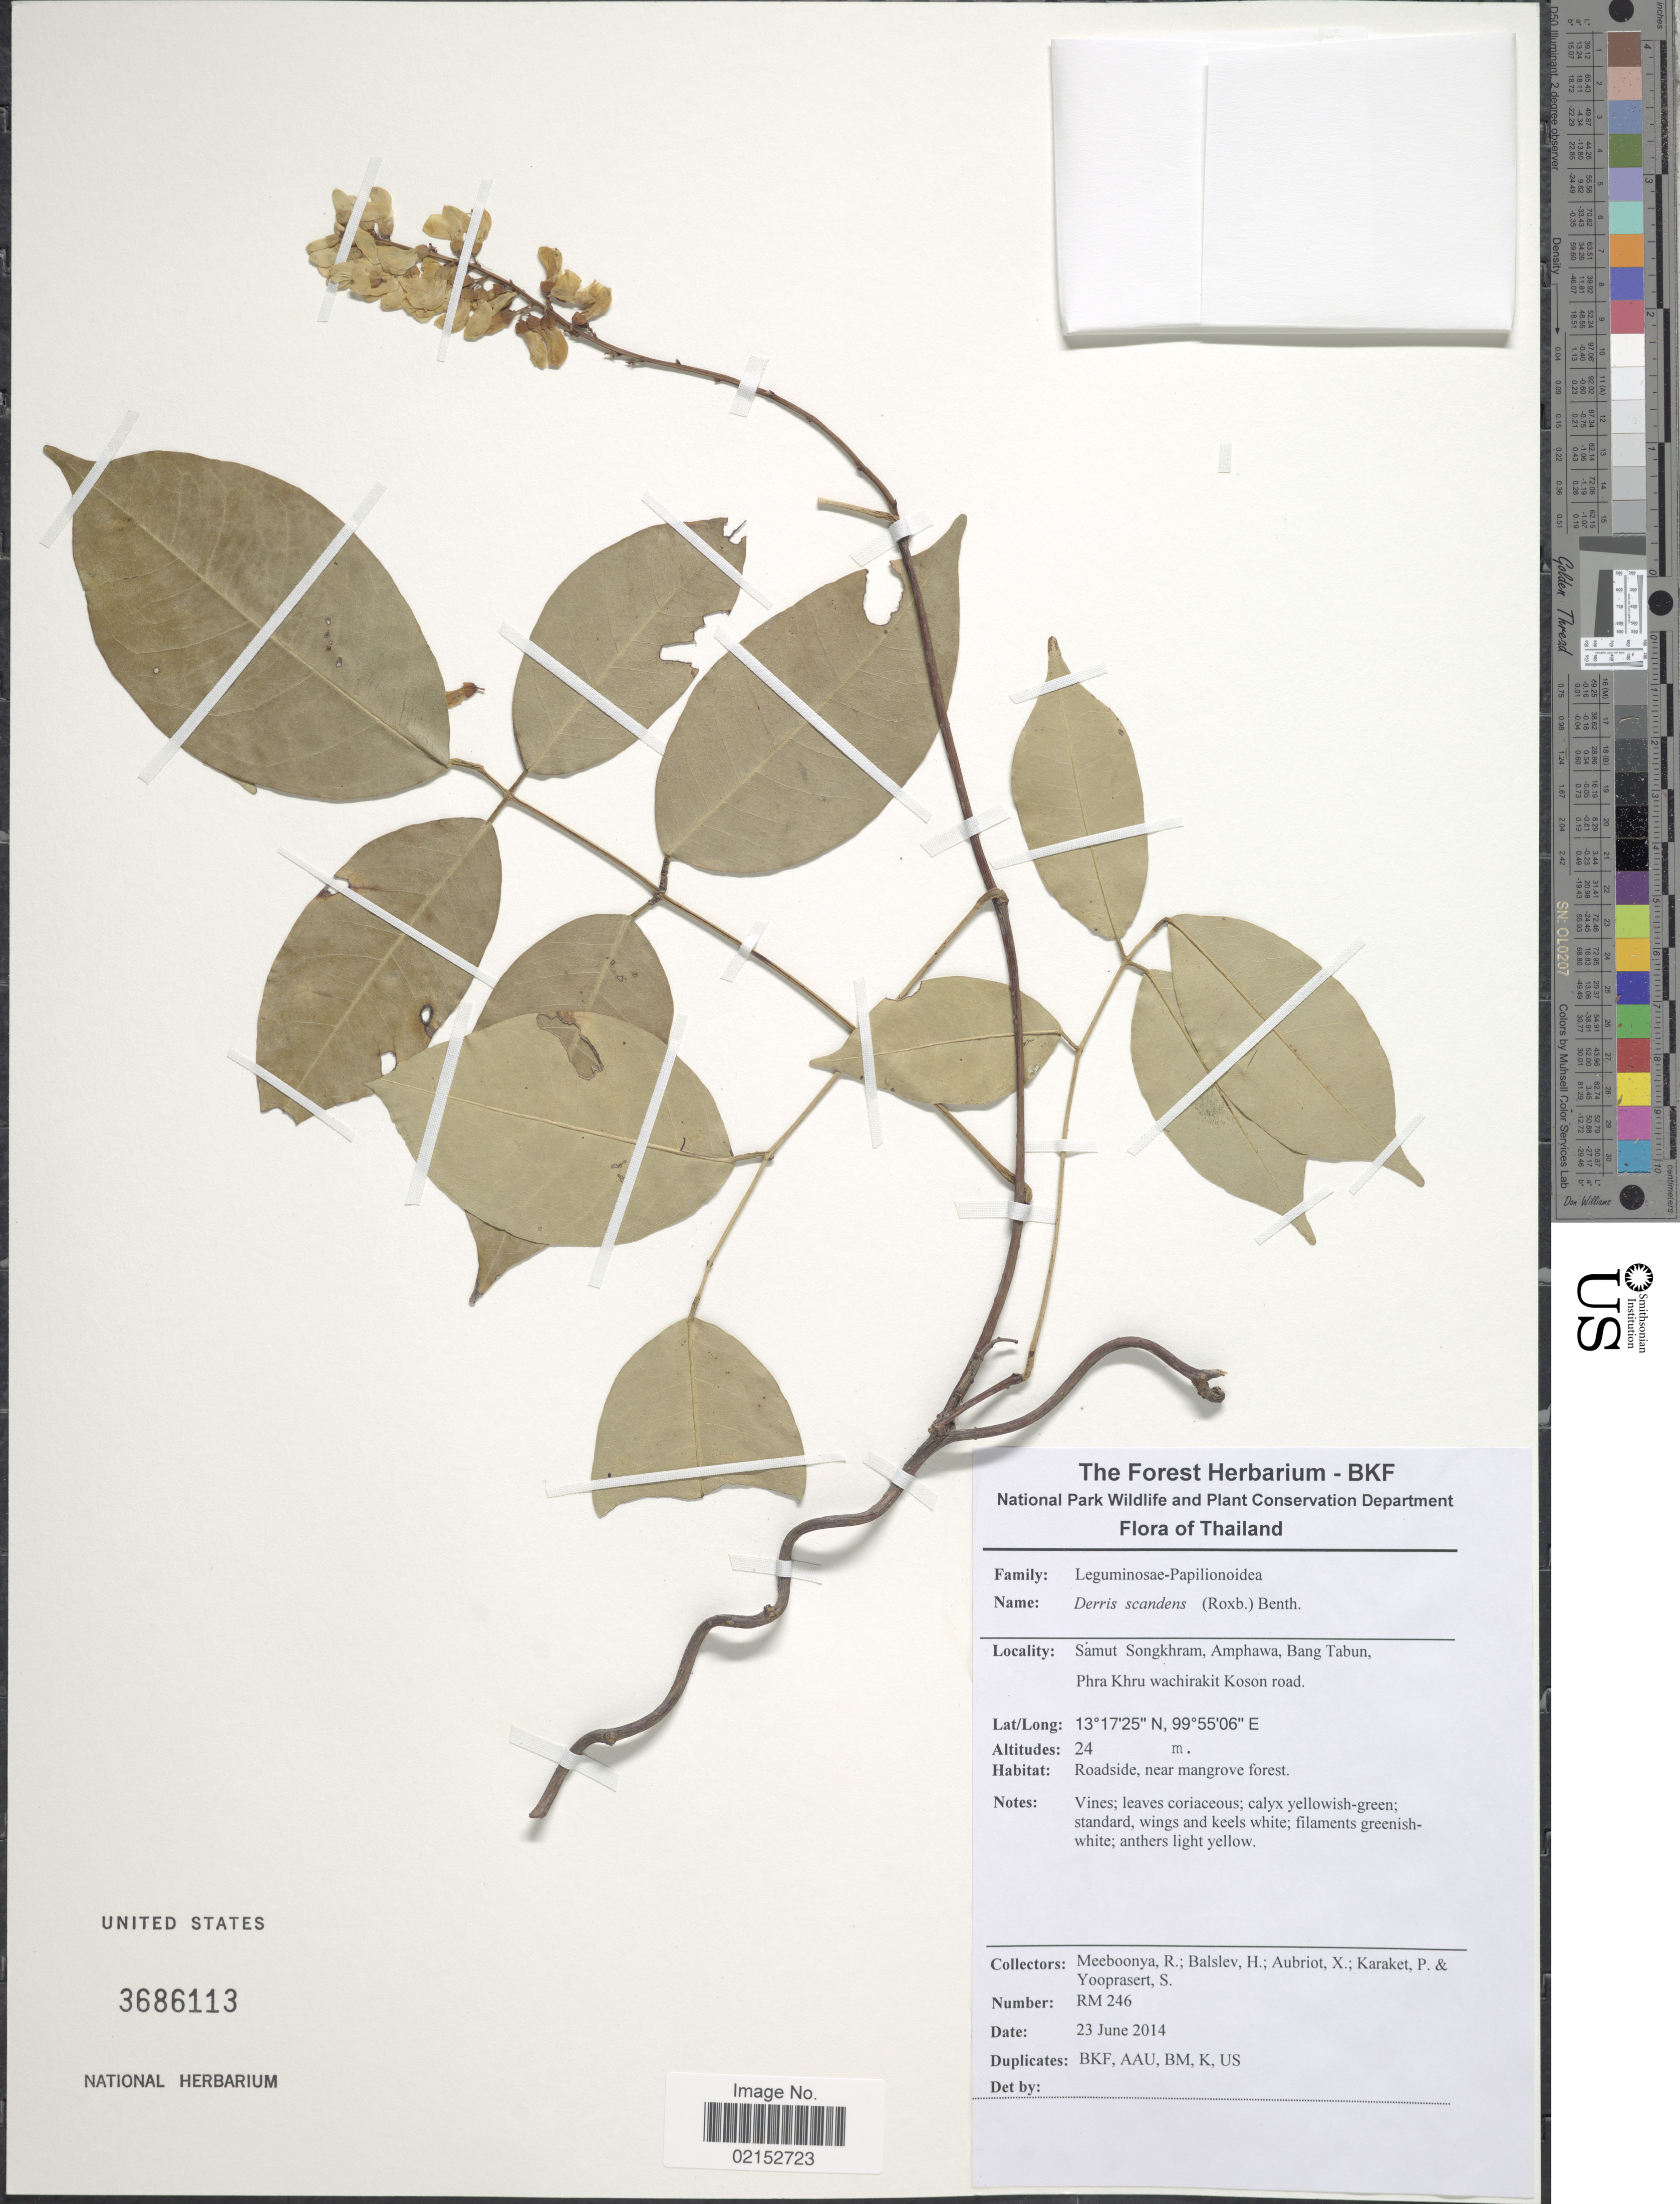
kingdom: Plantae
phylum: Tracheophyta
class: Magnoliopsida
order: Fabales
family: Fabaceae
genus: Brachypterum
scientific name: Brachypterum scandens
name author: (Roxb.) Miq.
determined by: Strong, Mark T., (BOT), Smithsonian Institution - National Museum of Natural History (UNITED STATES)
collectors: R. Meeboonya, H. Balslev, X. Aubriot, P. Karaket & S. Yooprasert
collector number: RM 246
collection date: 2014-06-23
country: Thailand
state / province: Samut Songkhram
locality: Amphawa, Bang Tabun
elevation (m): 24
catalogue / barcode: US 3686113